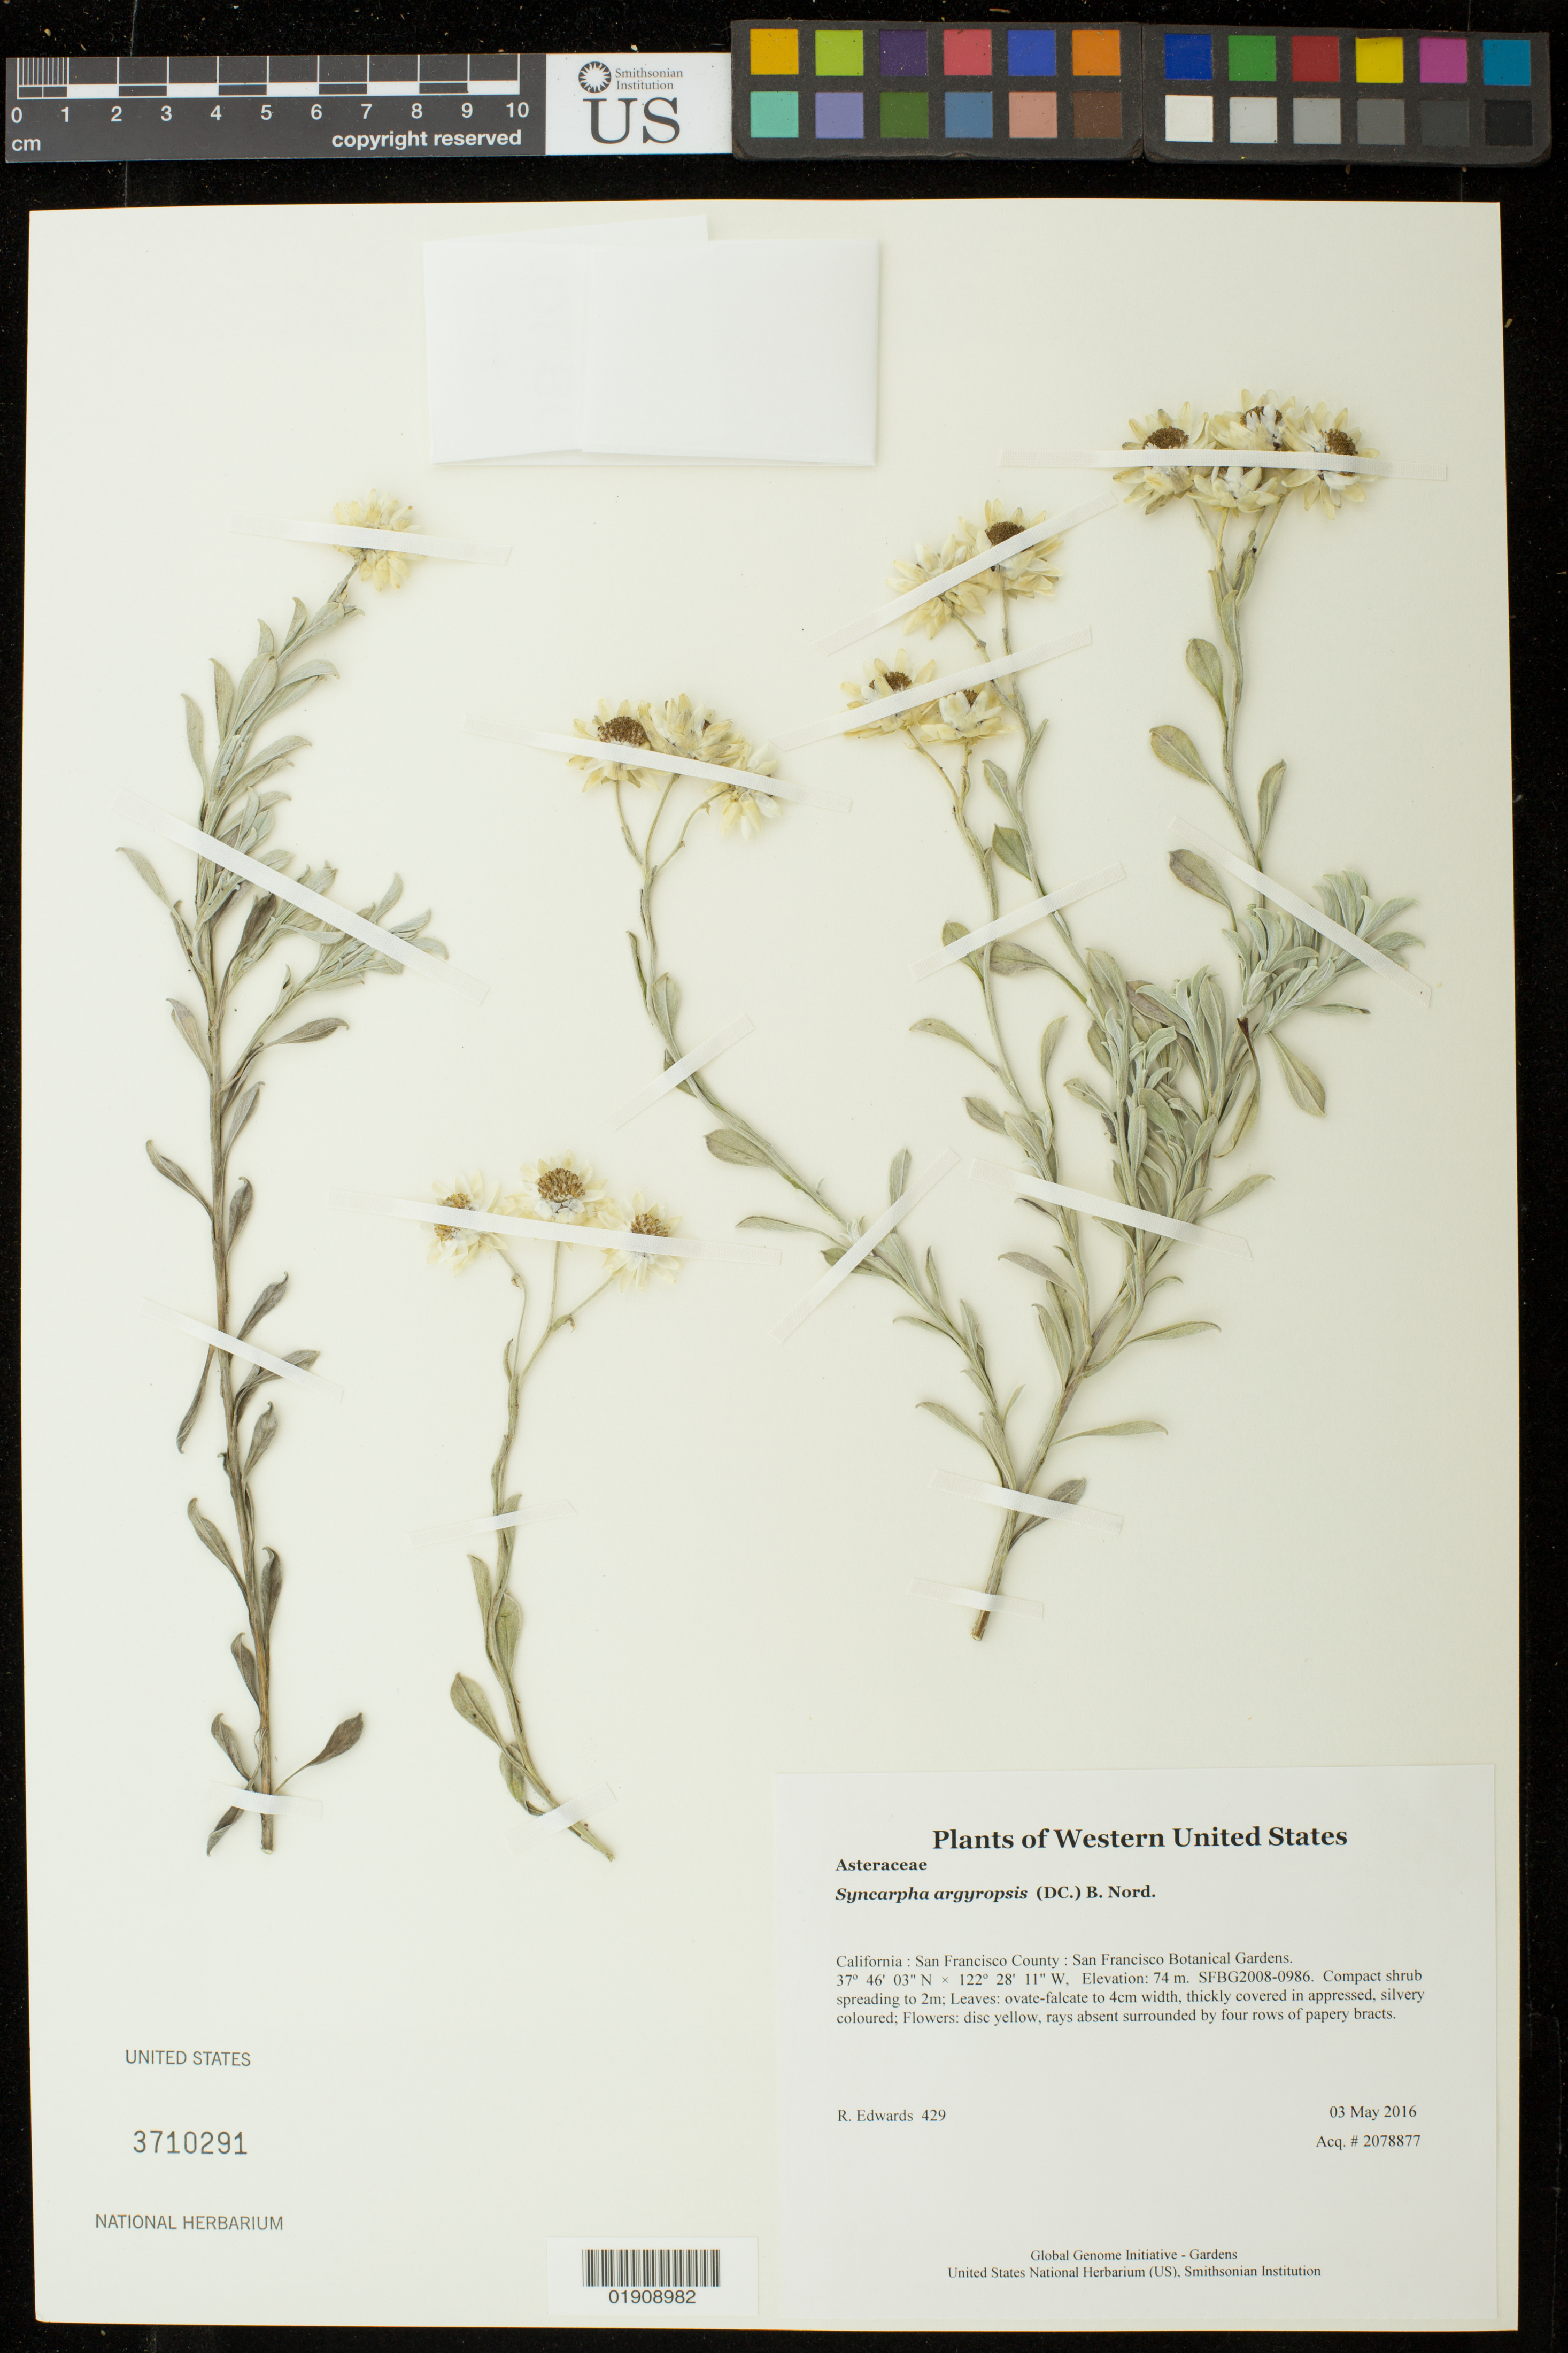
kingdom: Plantae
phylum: Tracheophyta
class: Magnoliopsida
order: Asterales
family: Asteraceae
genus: Syncarpha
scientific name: Syncarpha argyropsis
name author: (DC.) B. Nord.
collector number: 429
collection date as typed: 3 May 2016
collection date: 2016-05-03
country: United States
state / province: California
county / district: San Francisco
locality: San Francisco Botanical Gardens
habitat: SFBG2008-0986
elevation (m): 74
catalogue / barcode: US 3710291